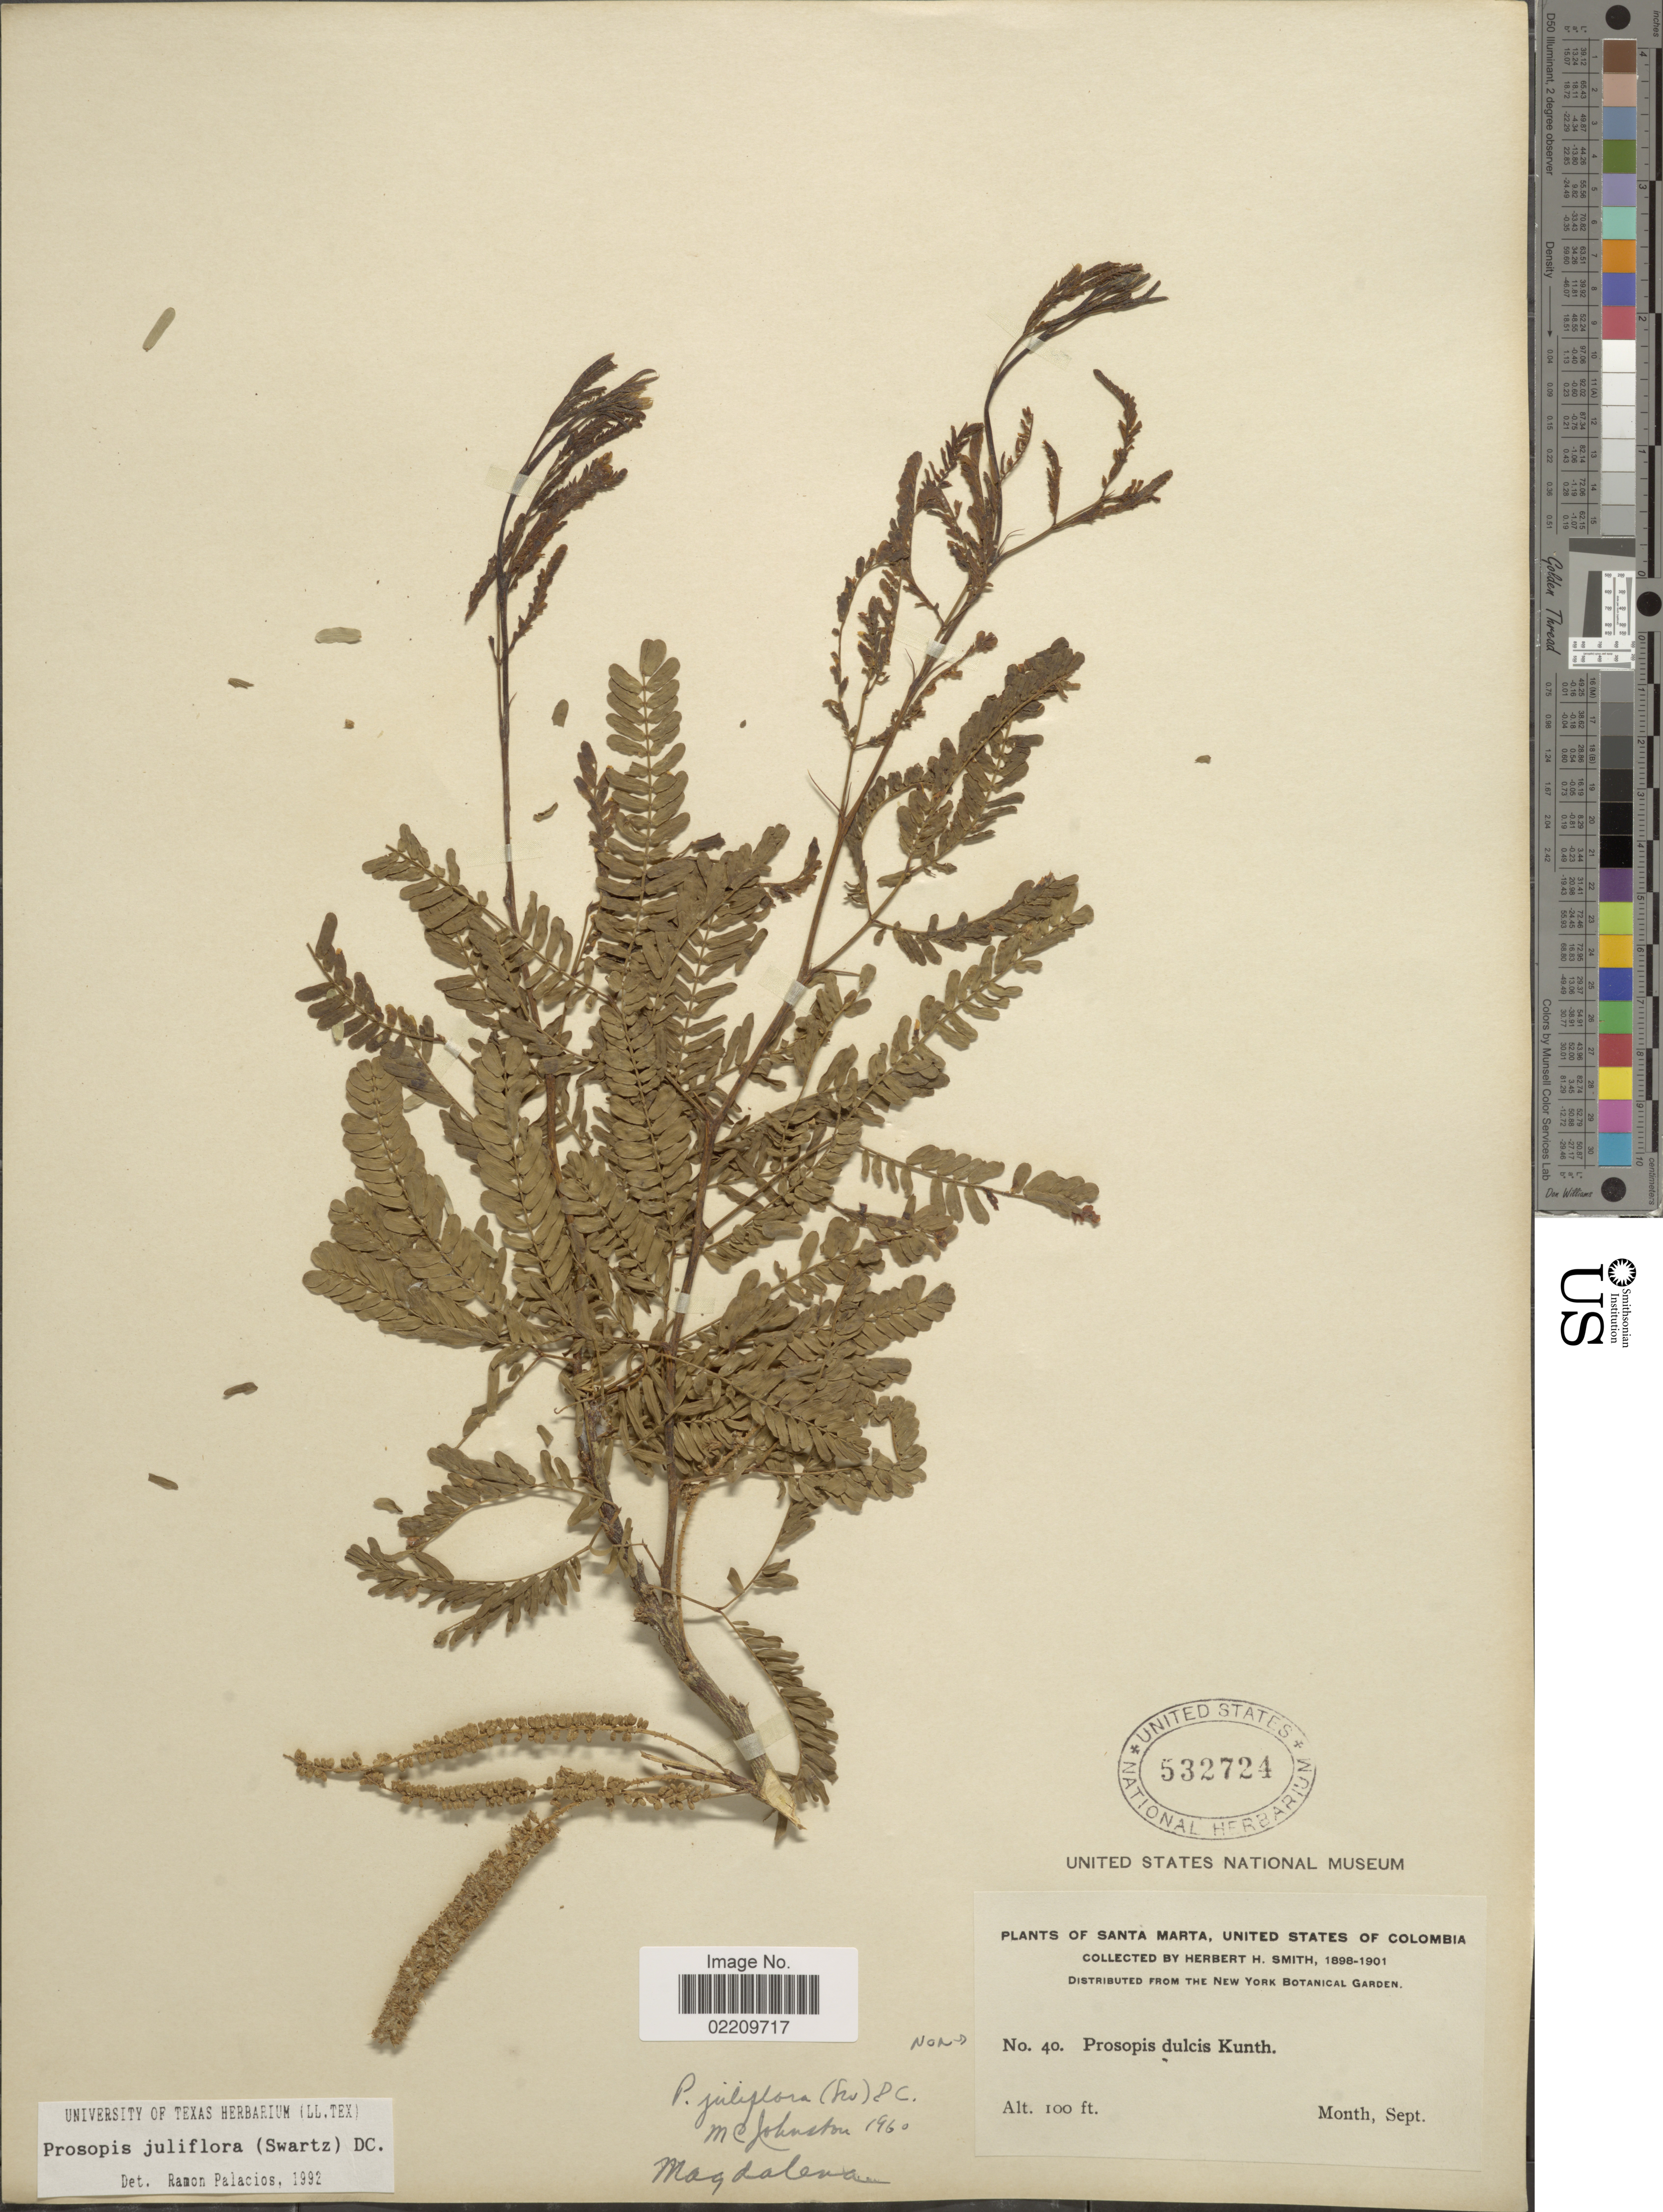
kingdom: Plantae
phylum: Tracheophyta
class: Magnoliopsida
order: Fabales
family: Fabaceae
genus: Neltuma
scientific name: Neltuma juliflora var. juliflora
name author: (Sw.) Raf.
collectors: Herbert H. Smith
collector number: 40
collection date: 1898-09/1901-09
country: Colombia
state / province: Magdalena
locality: Santa Marta, United States of Colombia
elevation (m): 30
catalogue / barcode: US 532724